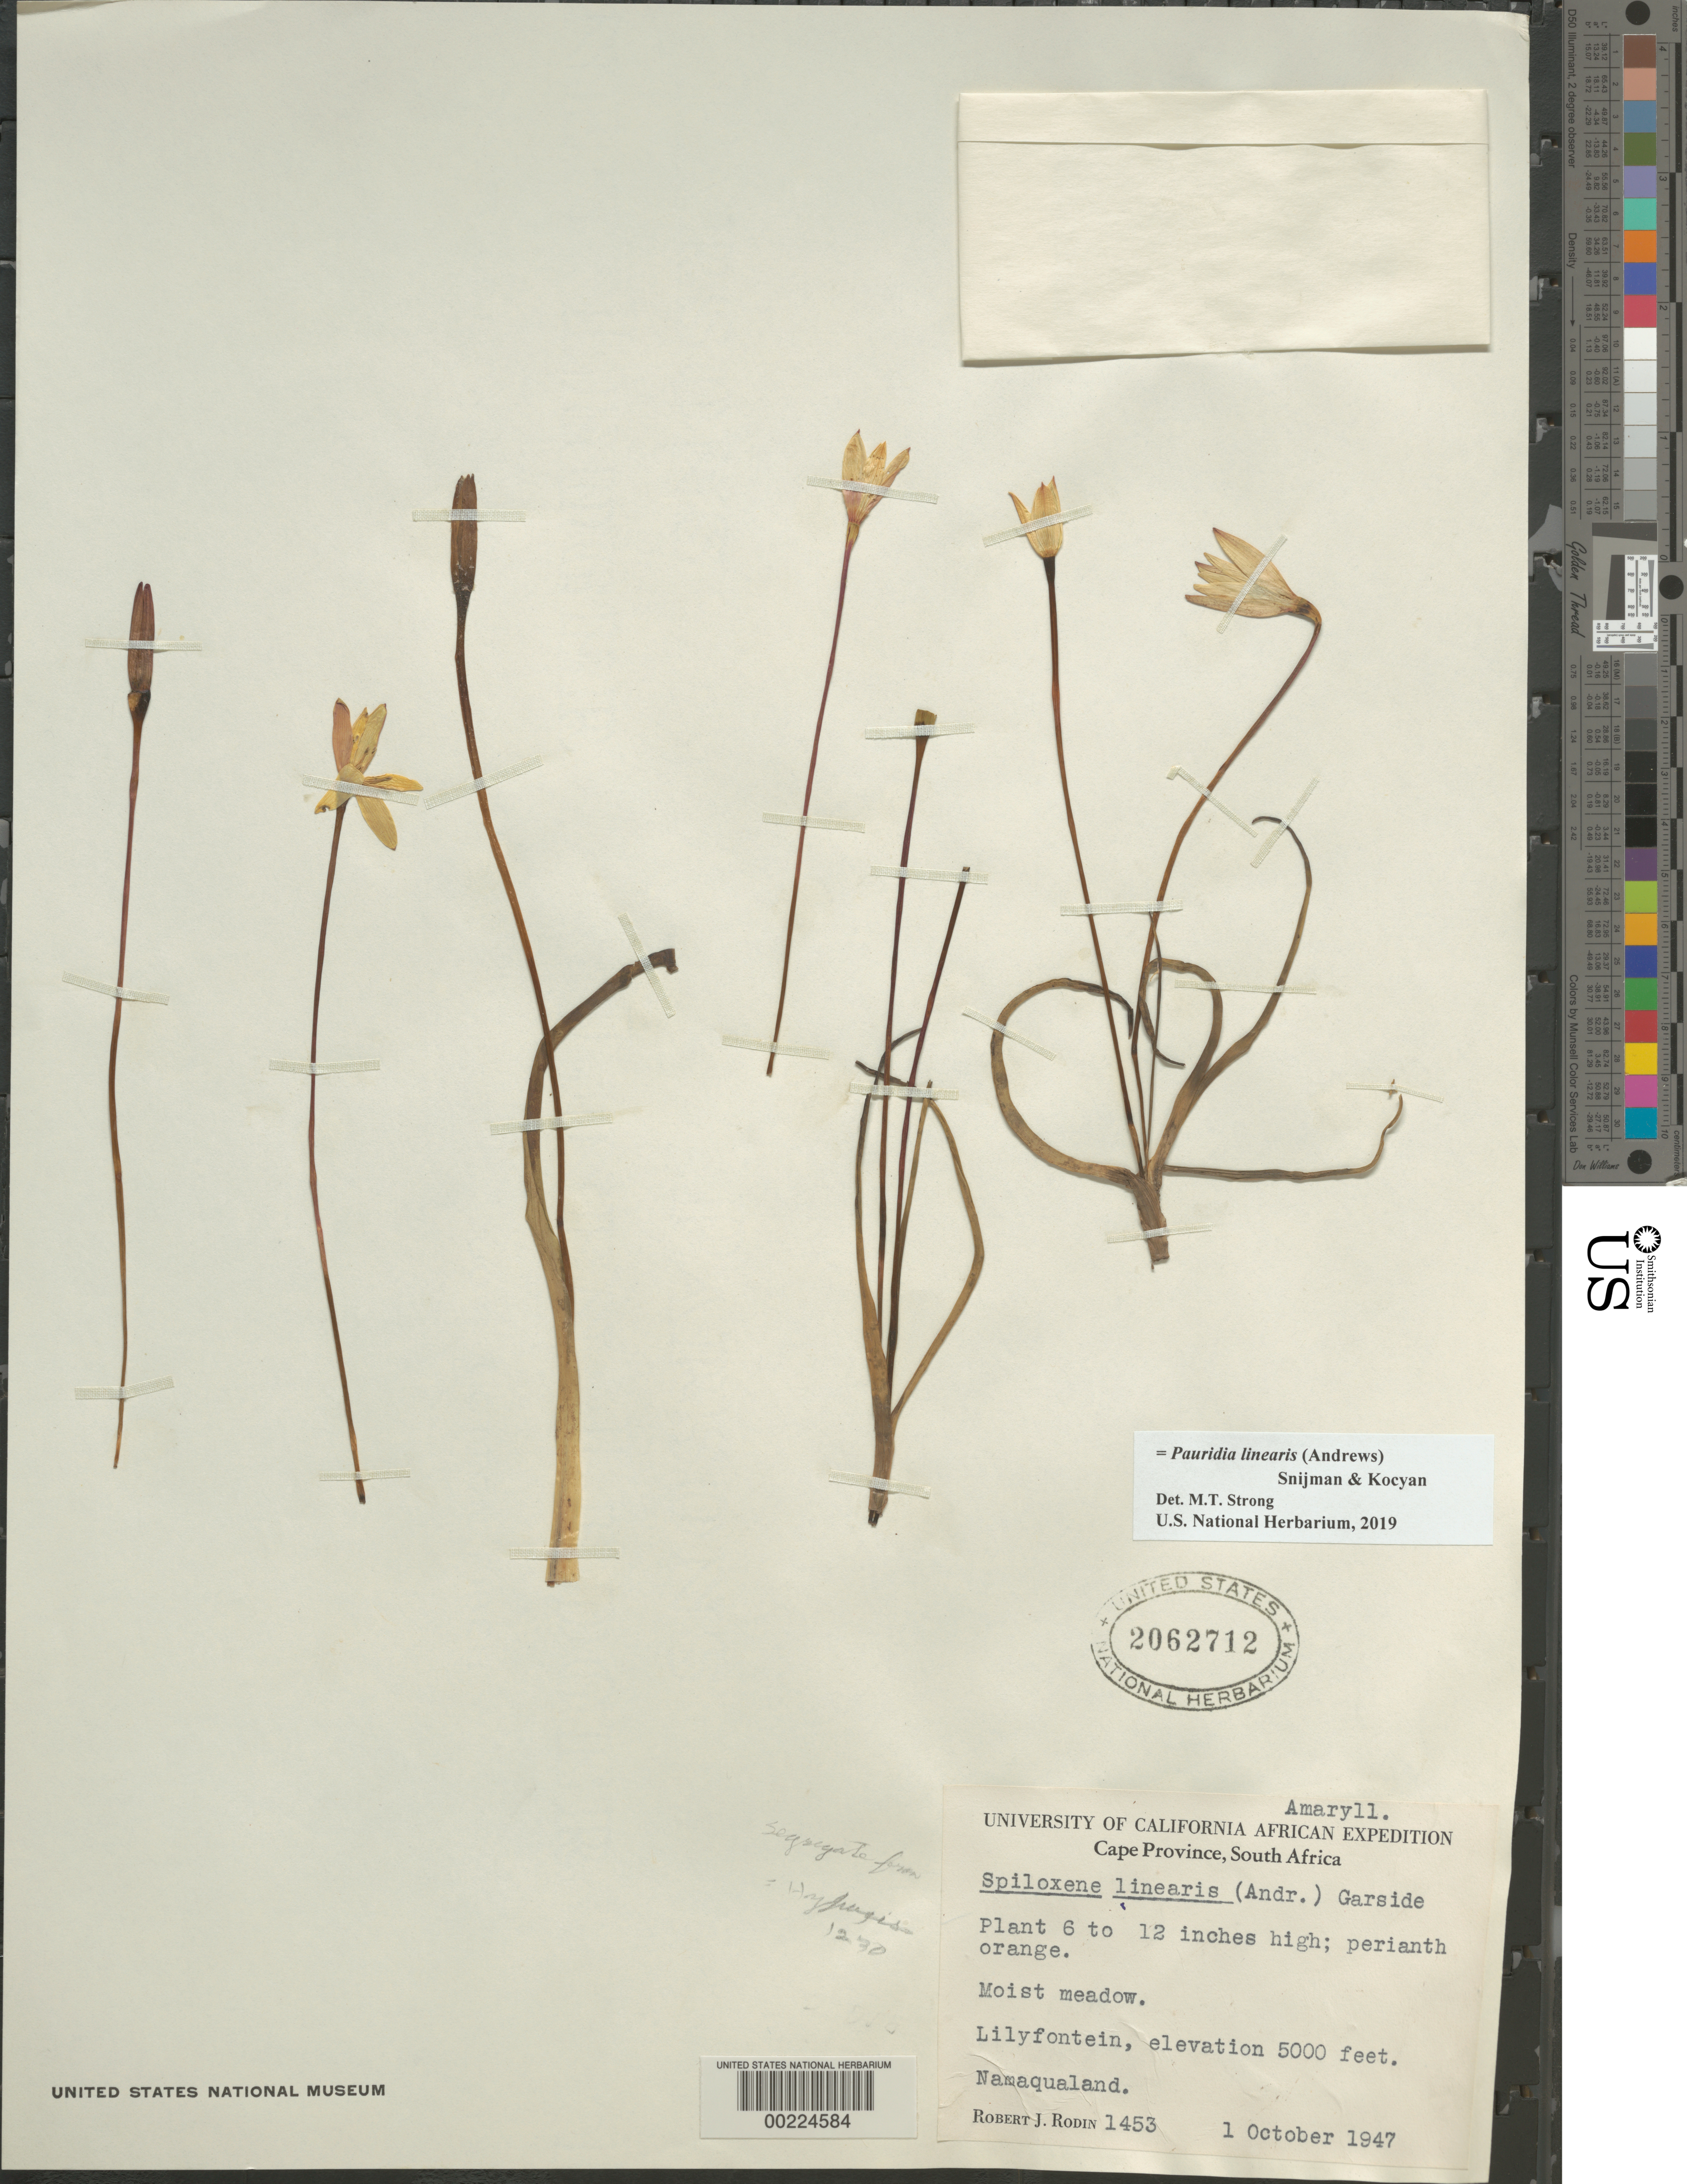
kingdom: Plantae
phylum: Tracheophyta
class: Liliopsida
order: Asparagales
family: Hypoxidaceae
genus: Pauridia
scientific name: Pauridia linearis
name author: (Andrews) Snijman & Kocyan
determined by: Strong, Mark T., (BOT), Smithsonian Institution - National Museum of Natural History (UNITED STATES)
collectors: R. J. Rodin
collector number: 1453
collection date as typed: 01 Oct 1947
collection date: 1947-10-01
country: South Africa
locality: Namaqualand, lilyfontein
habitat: Moist meadow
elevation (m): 1524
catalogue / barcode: US 2062712